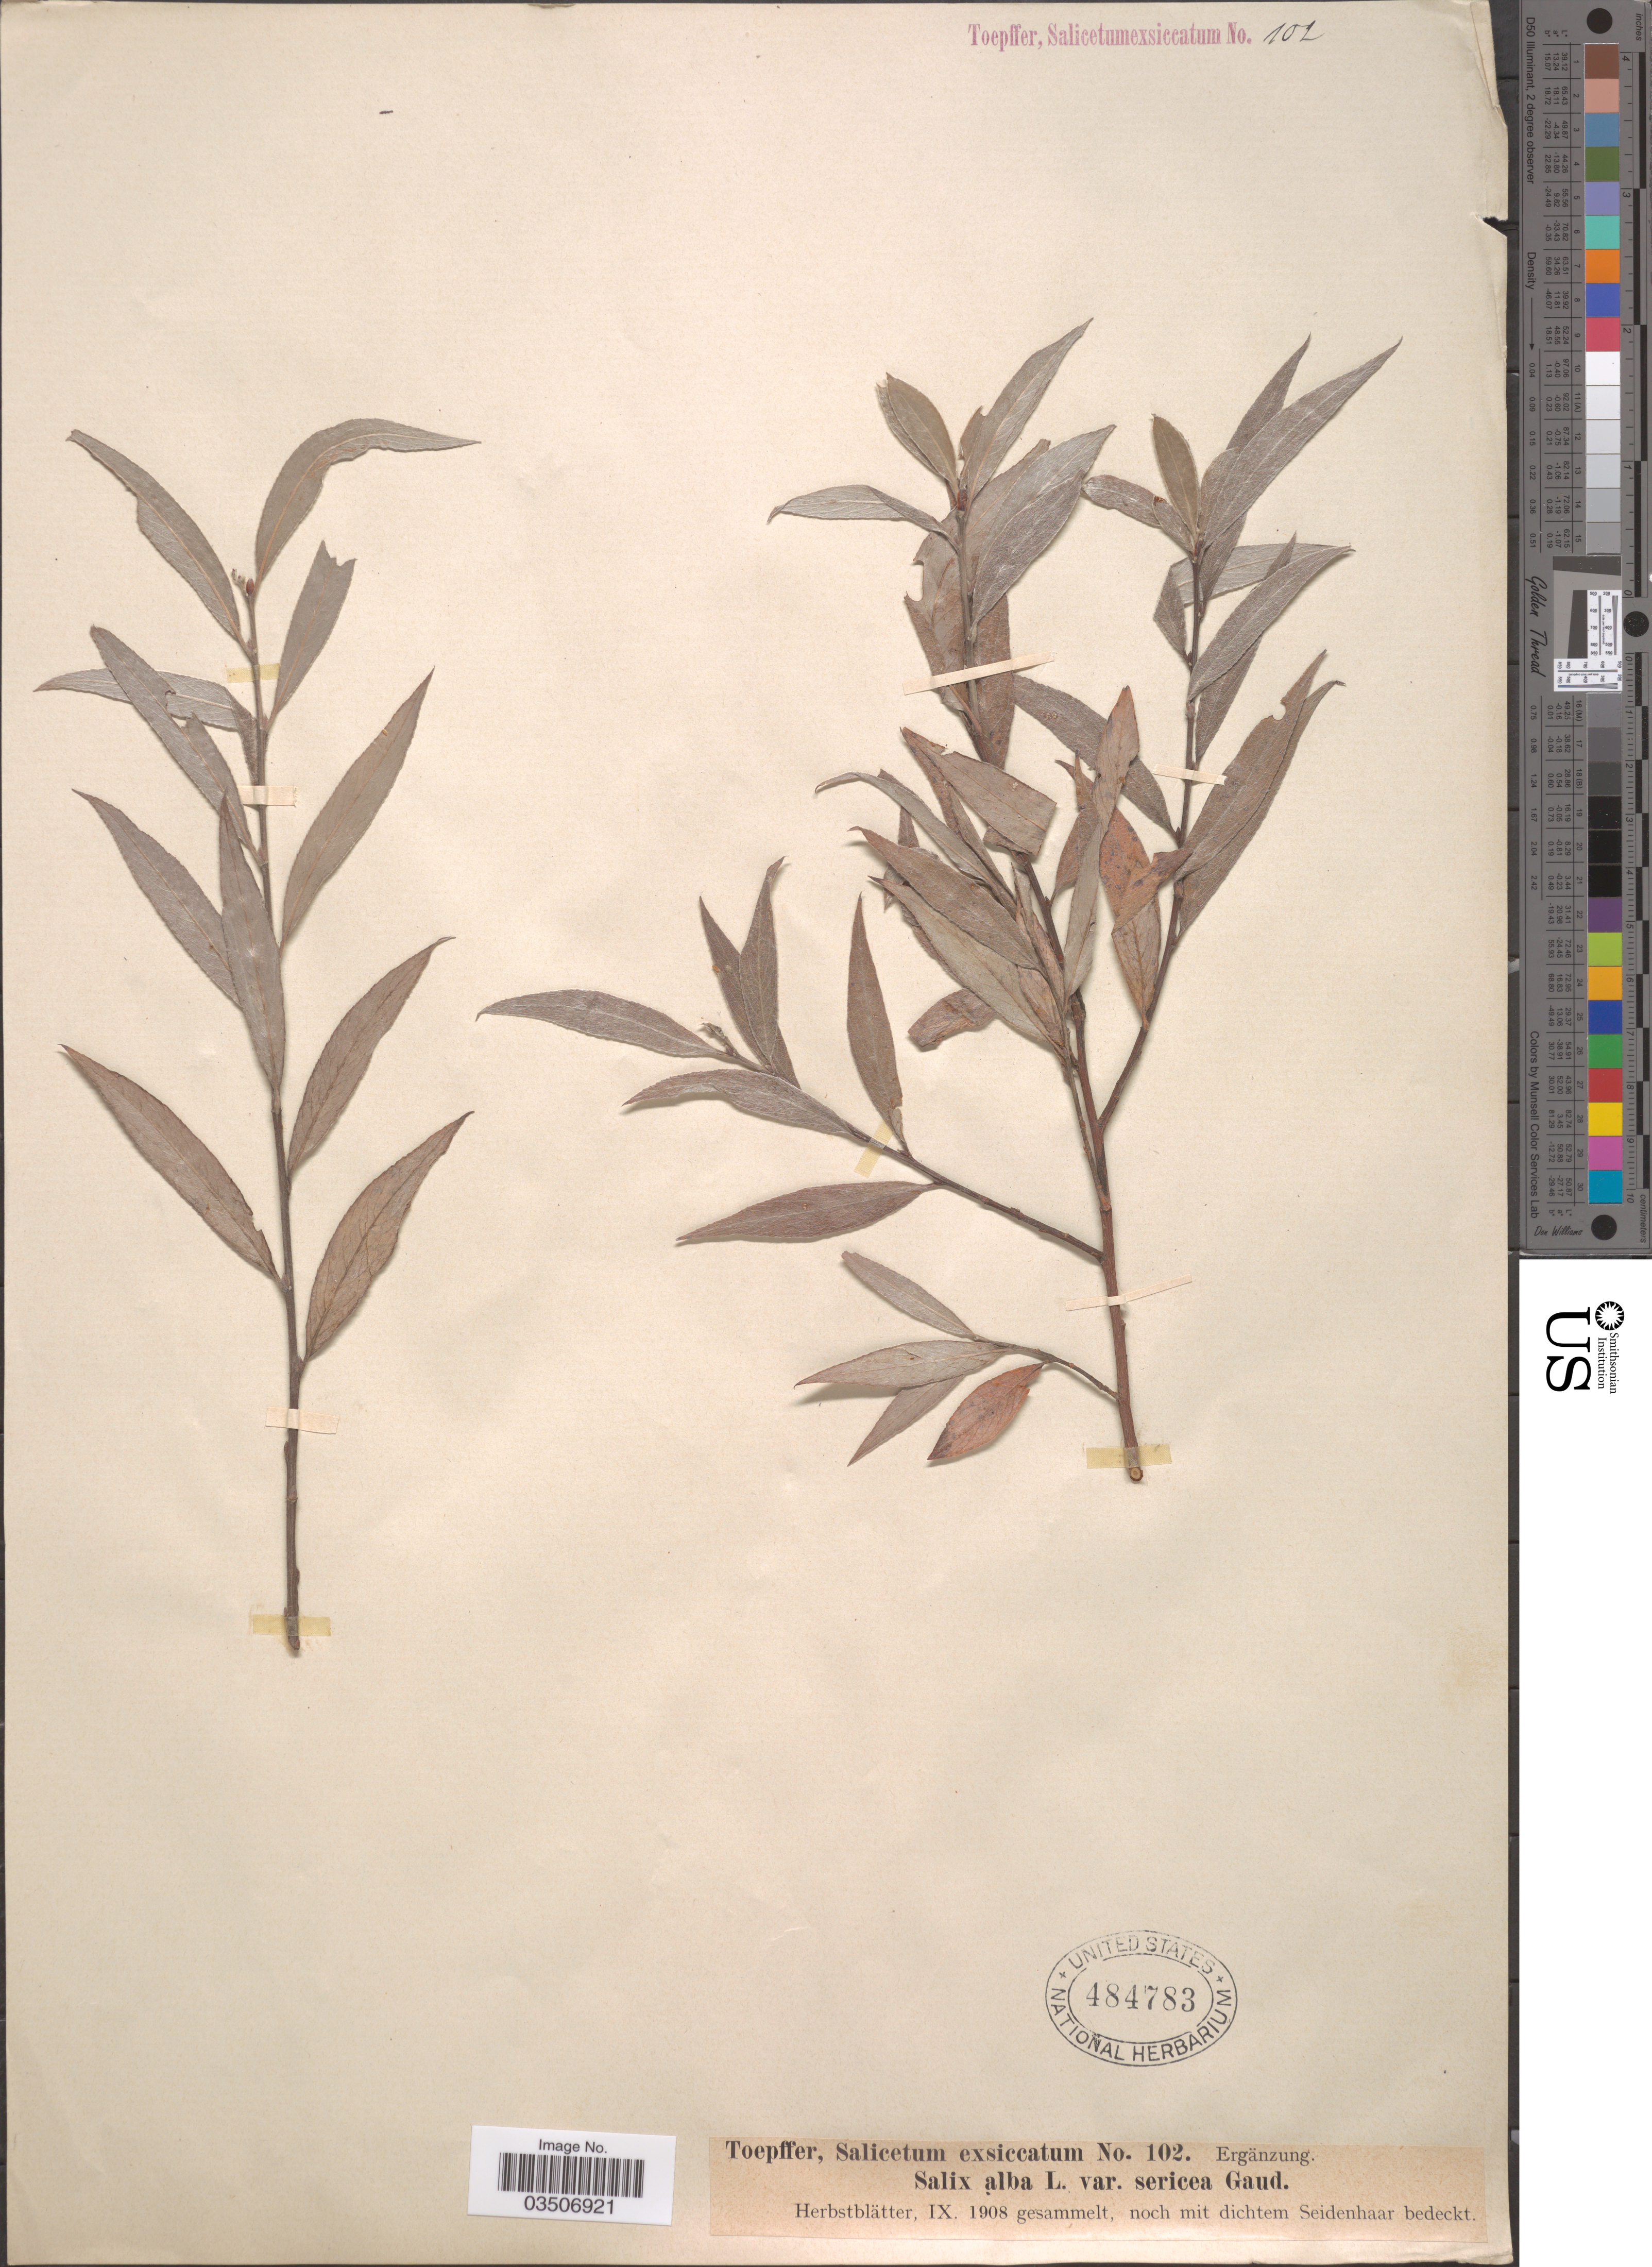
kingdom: Plantae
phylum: Tracheophyta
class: Magnoliopsida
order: Malpighiales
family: Salicaceae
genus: Salix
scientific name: Salix alba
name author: L.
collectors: A. Toepffer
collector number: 102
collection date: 1908-09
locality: Herbstblätter, noch mit dichtem Seidenhaar bedeckt.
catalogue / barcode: US 484783